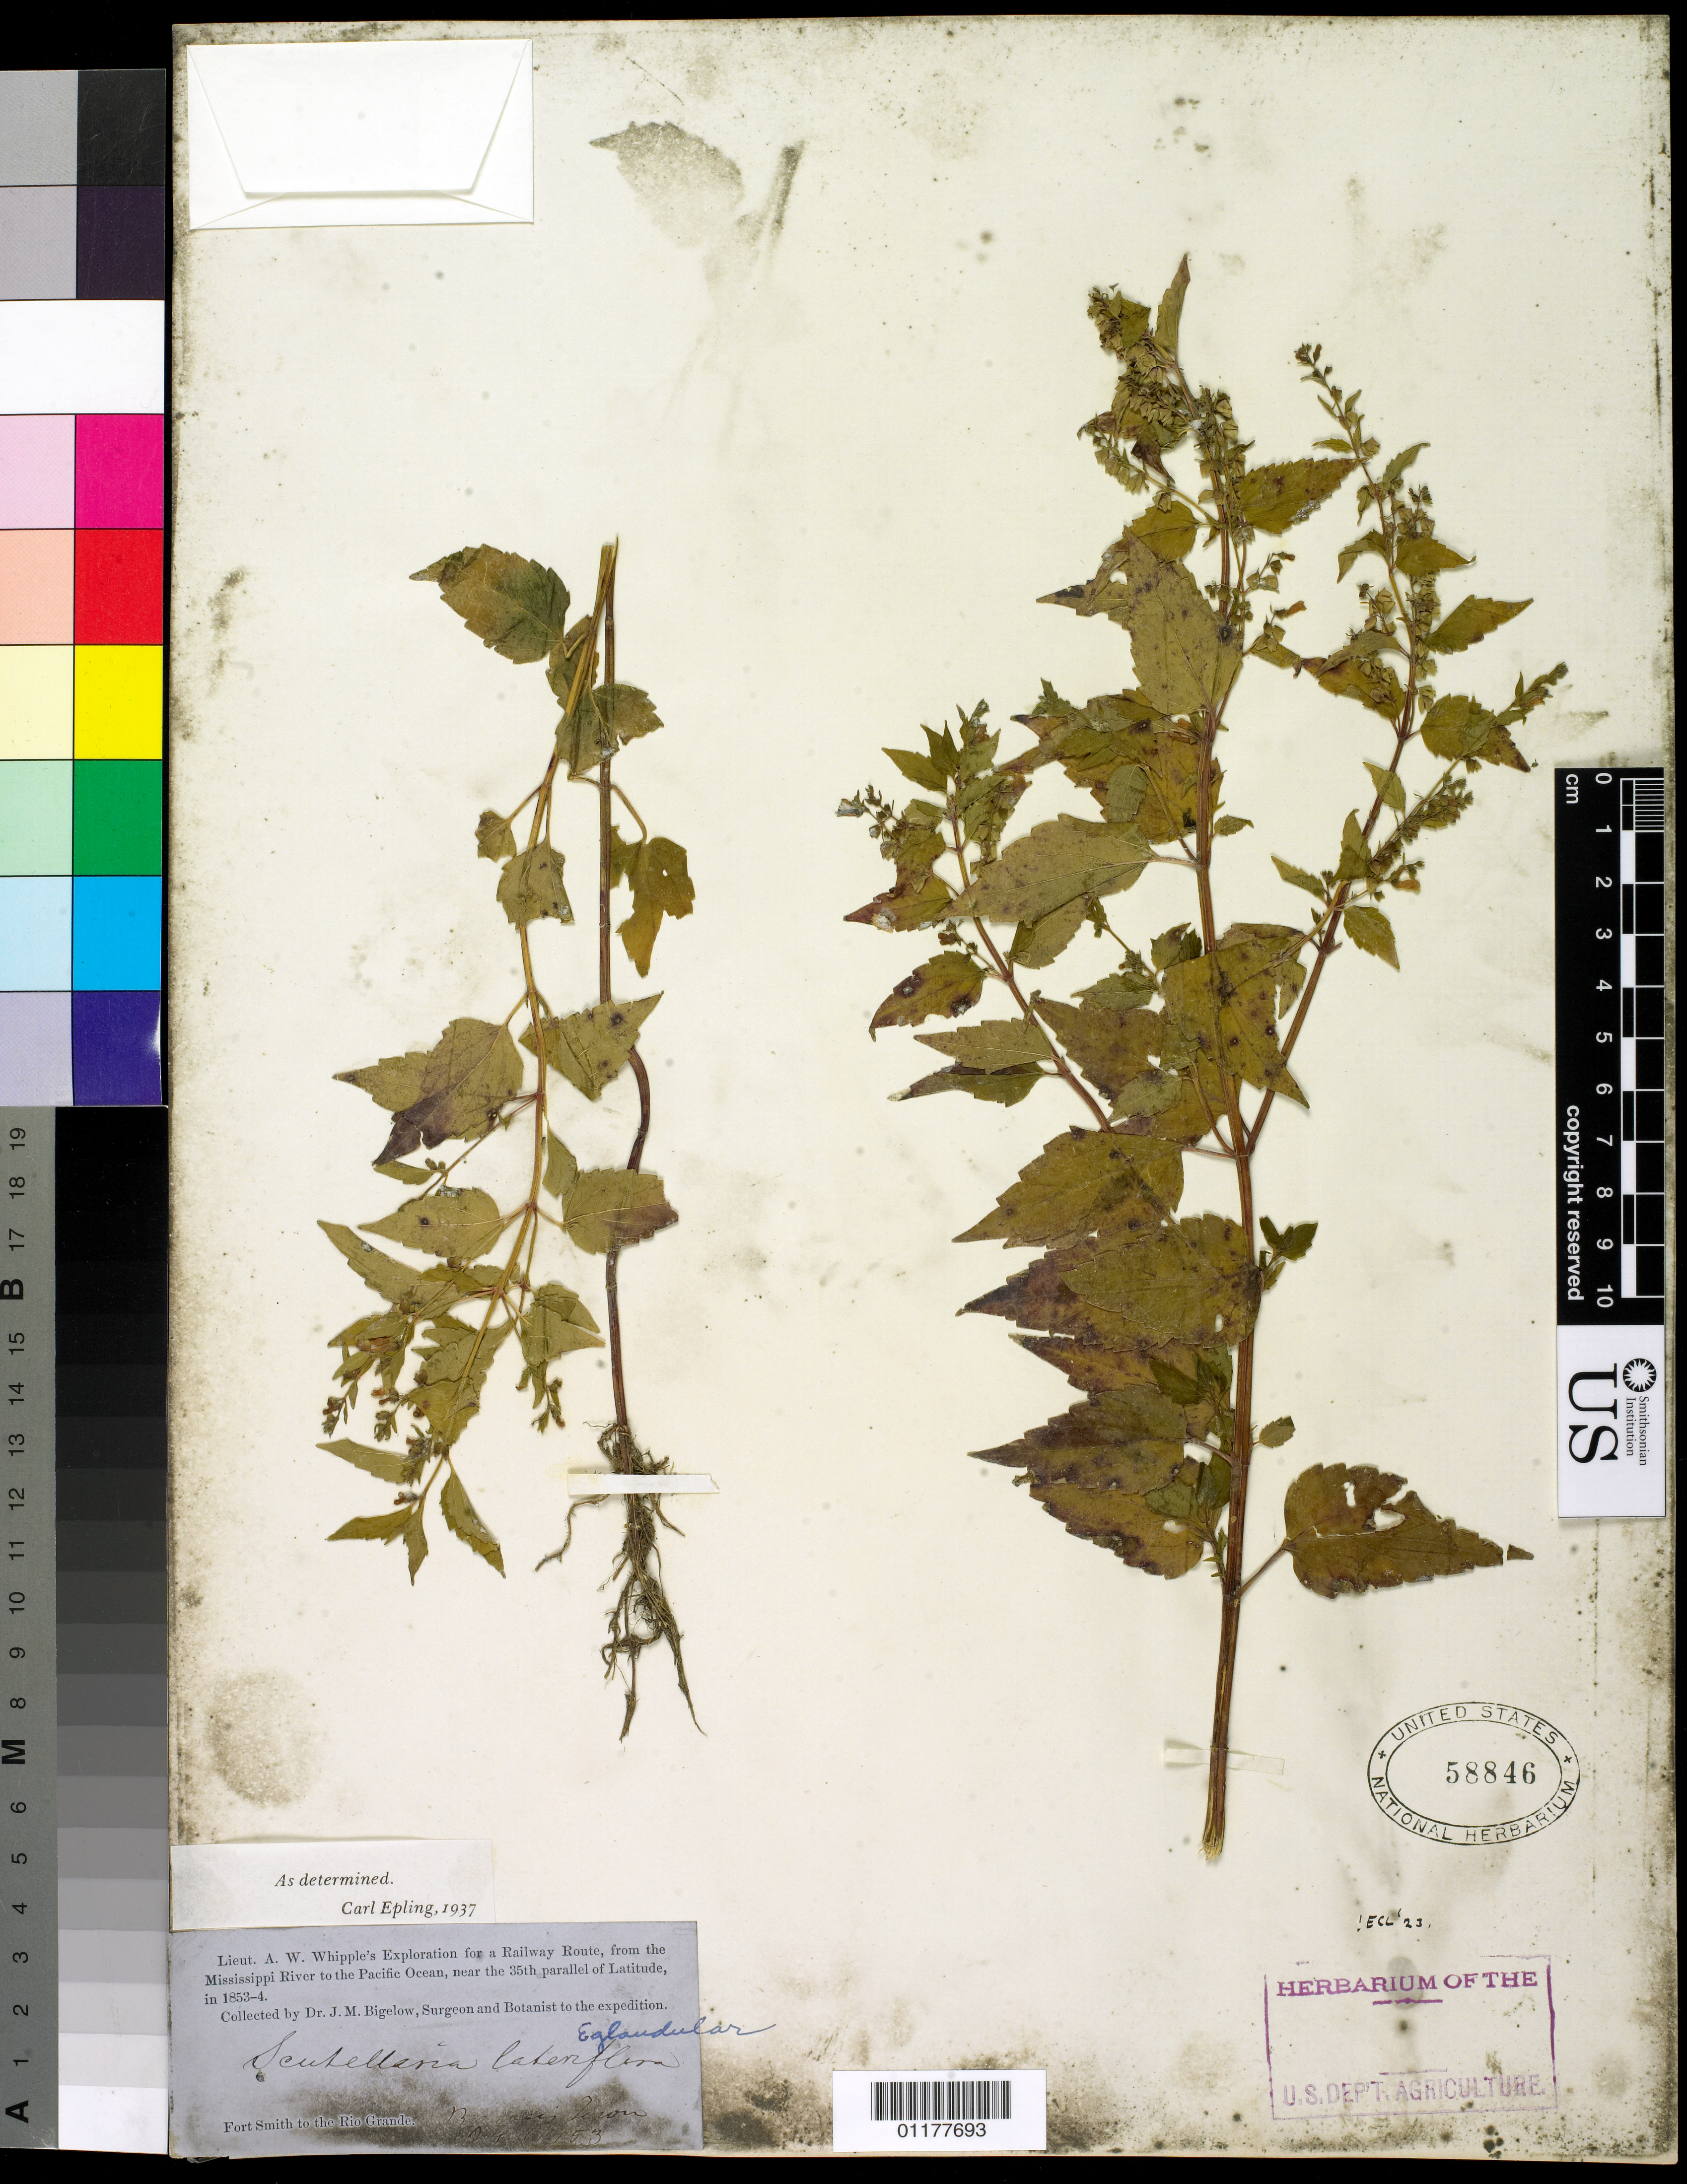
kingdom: Plantae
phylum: Tracheophyta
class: Magnoliopsida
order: Lamiales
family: Lamiaceae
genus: Scutellaria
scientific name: Scutellaria lateriflora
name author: L.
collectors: J. M. Bigelow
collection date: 1853-08-17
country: United States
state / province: Arkansas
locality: Beaver Town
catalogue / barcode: US 58846